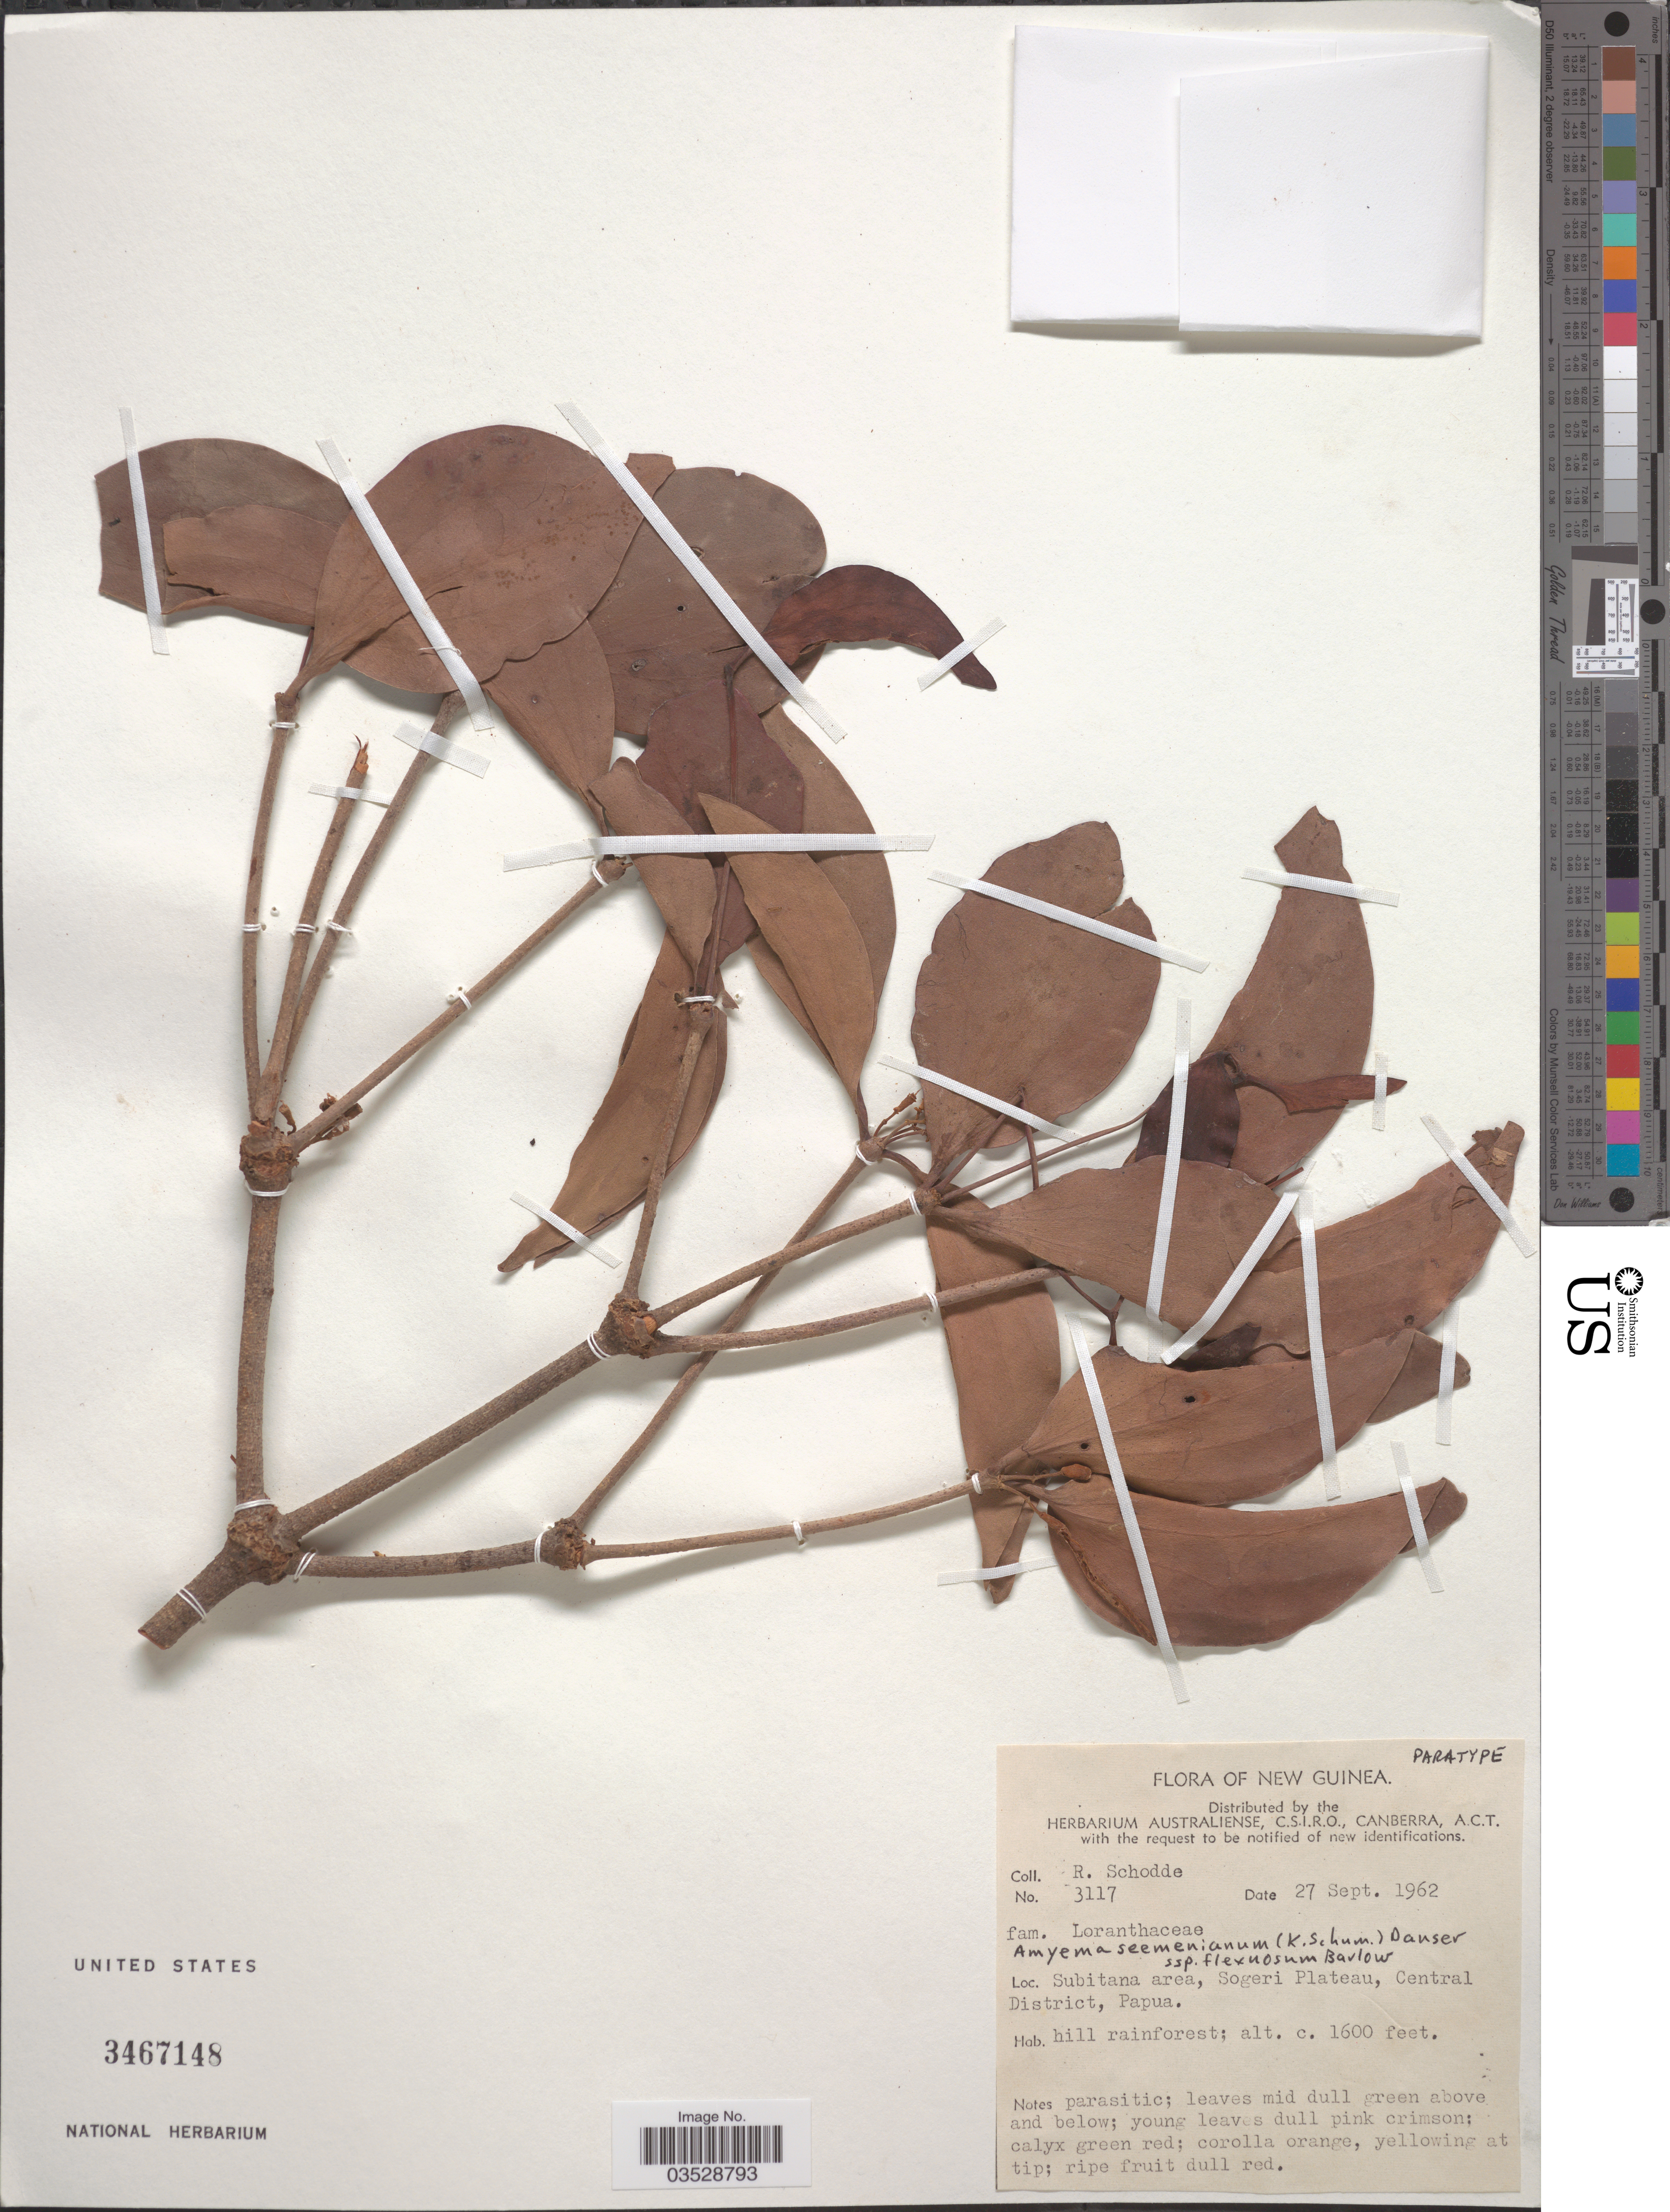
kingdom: Plantae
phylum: Tracheophyta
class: Magnoliopsida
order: Santalales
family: Loranthaceae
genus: Amyema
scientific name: Amyema seemeniana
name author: Danser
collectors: R. Schodde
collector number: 3117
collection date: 1962-09-27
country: Papua New Guinea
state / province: Central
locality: New Guinea. Subitana area, Sogeri Plateau, Central District, Papua.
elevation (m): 488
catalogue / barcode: US 3467148